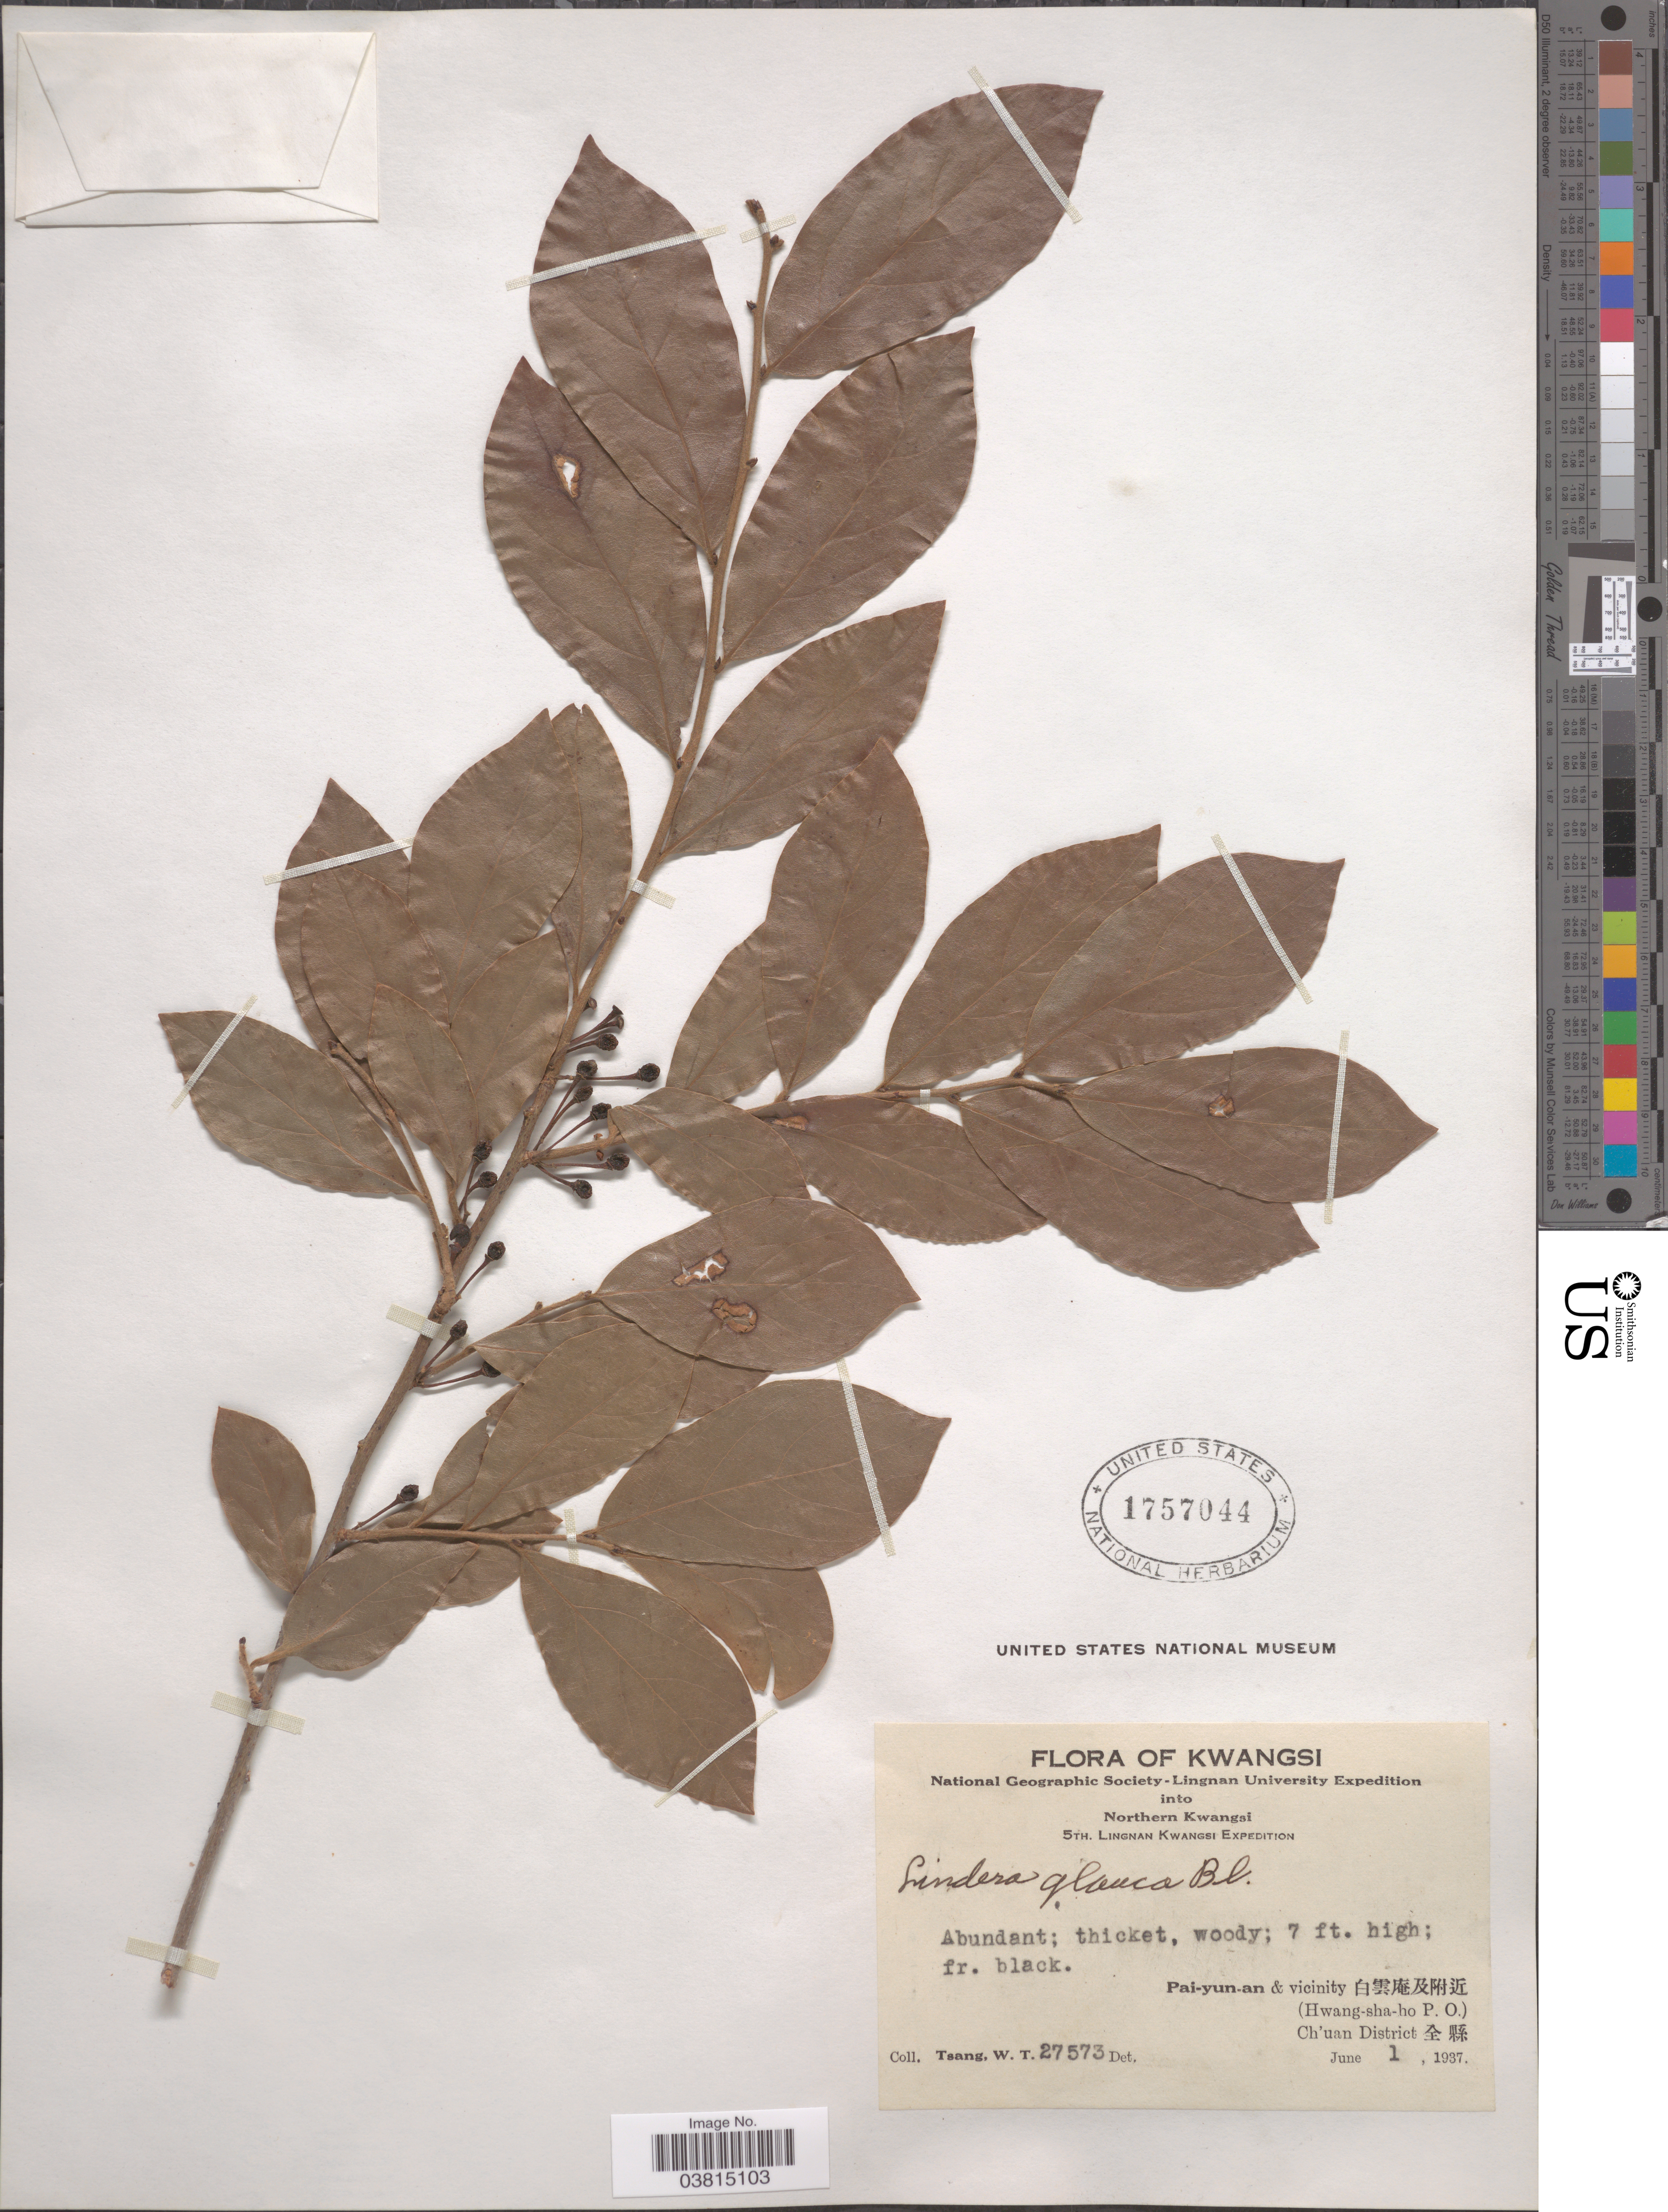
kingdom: Plantae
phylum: Tracheophyta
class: Magnoliopsida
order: Laurales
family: Lauraceae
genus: Lindera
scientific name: Lindera glauca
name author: (Siebold & Zucc.) Blume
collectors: W. T. Tsang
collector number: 27573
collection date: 1937-06-01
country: China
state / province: Guangxi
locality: Kwangsi. Northern Kwangsi. Pai-yun-an & vicinity. X. (Hwang-sha-ho P.O.) Ch'uan District. X.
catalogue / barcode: US 1757044